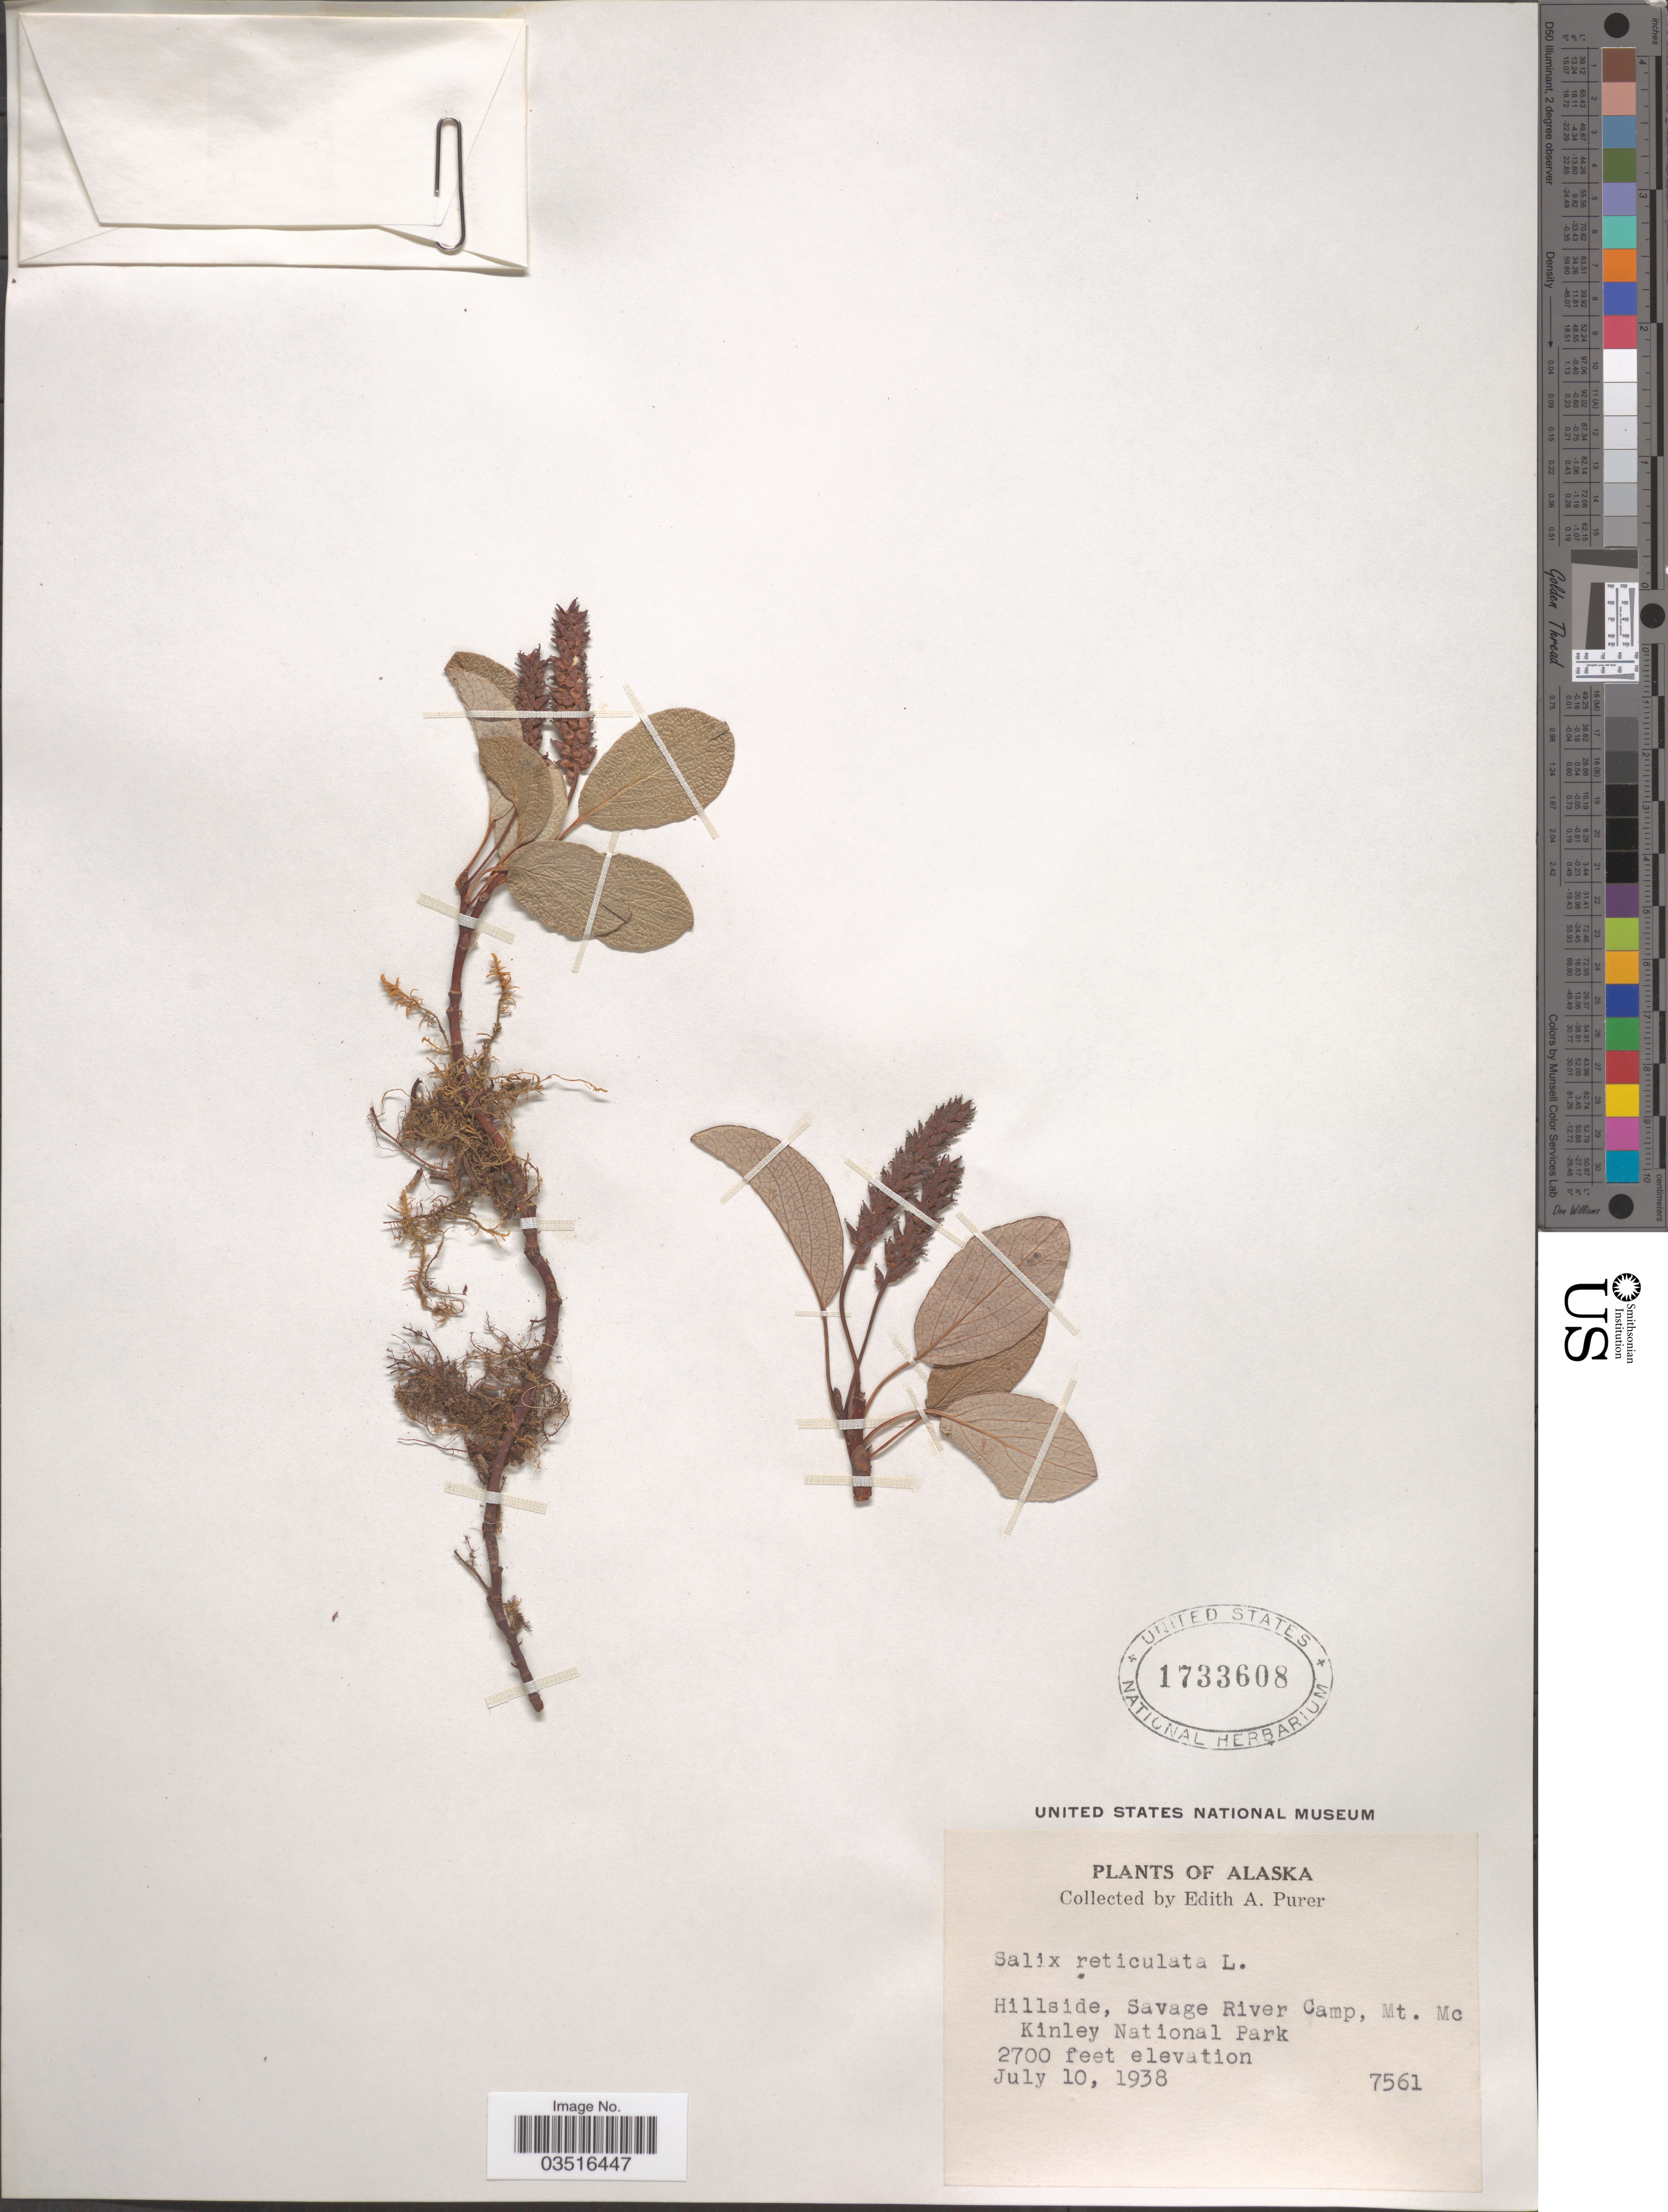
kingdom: Plantae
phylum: Tracheophyta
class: Magnoliopsida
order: Malpighiales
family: Salicaceae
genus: Salix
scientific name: Salix reticulata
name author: L.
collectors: E. Purer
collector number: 7561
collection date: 1938-07-10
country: United States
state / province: Alaska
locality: Hillside, Savage River Camp, Mt. McKinley National Park.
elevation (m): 823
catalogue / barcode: US 1733608